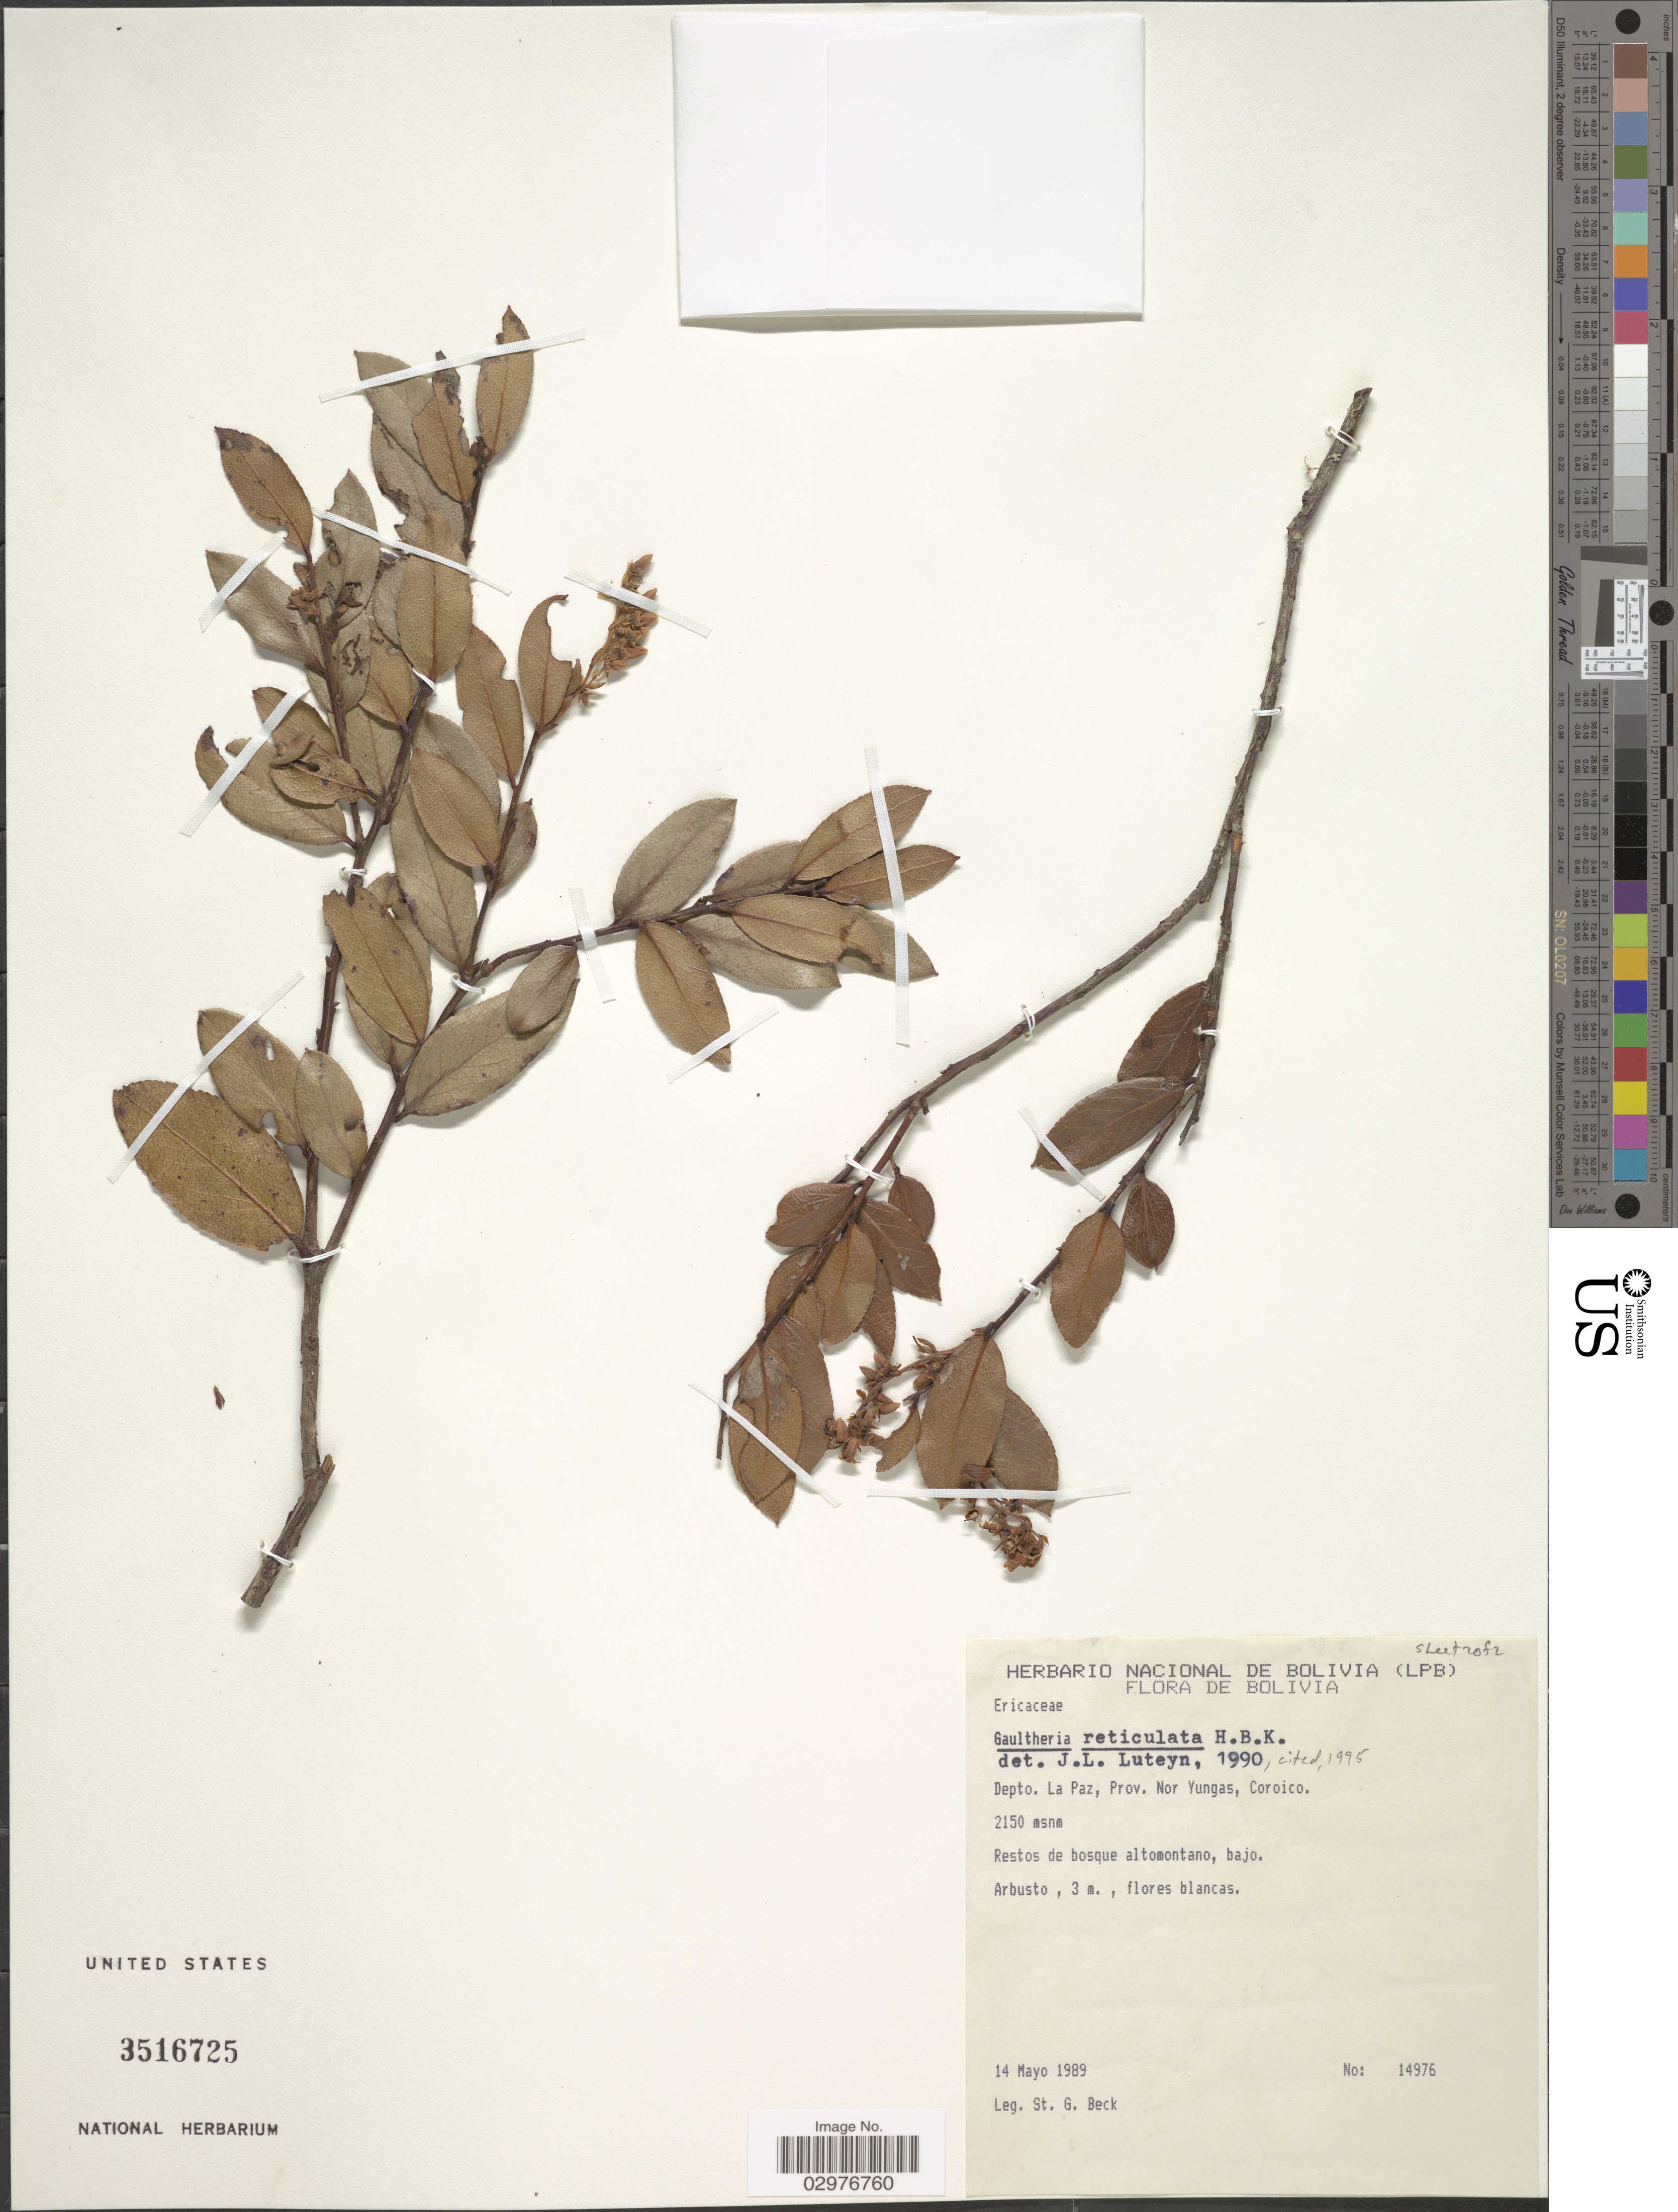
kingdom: Plantae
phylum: Tracheophyta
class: Magnoliopsida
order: Ericales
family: Ericaceae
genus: Gaultheria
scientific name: Gaultheria reticulata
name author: Kunth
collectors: S. G. Beck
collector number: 14976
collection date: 1989-05-14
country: Bolivia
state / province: La Paz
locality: Depto. La Paz, Prov. Nor Yungas, Coroico.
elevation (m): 2150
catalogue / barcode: US 3516725